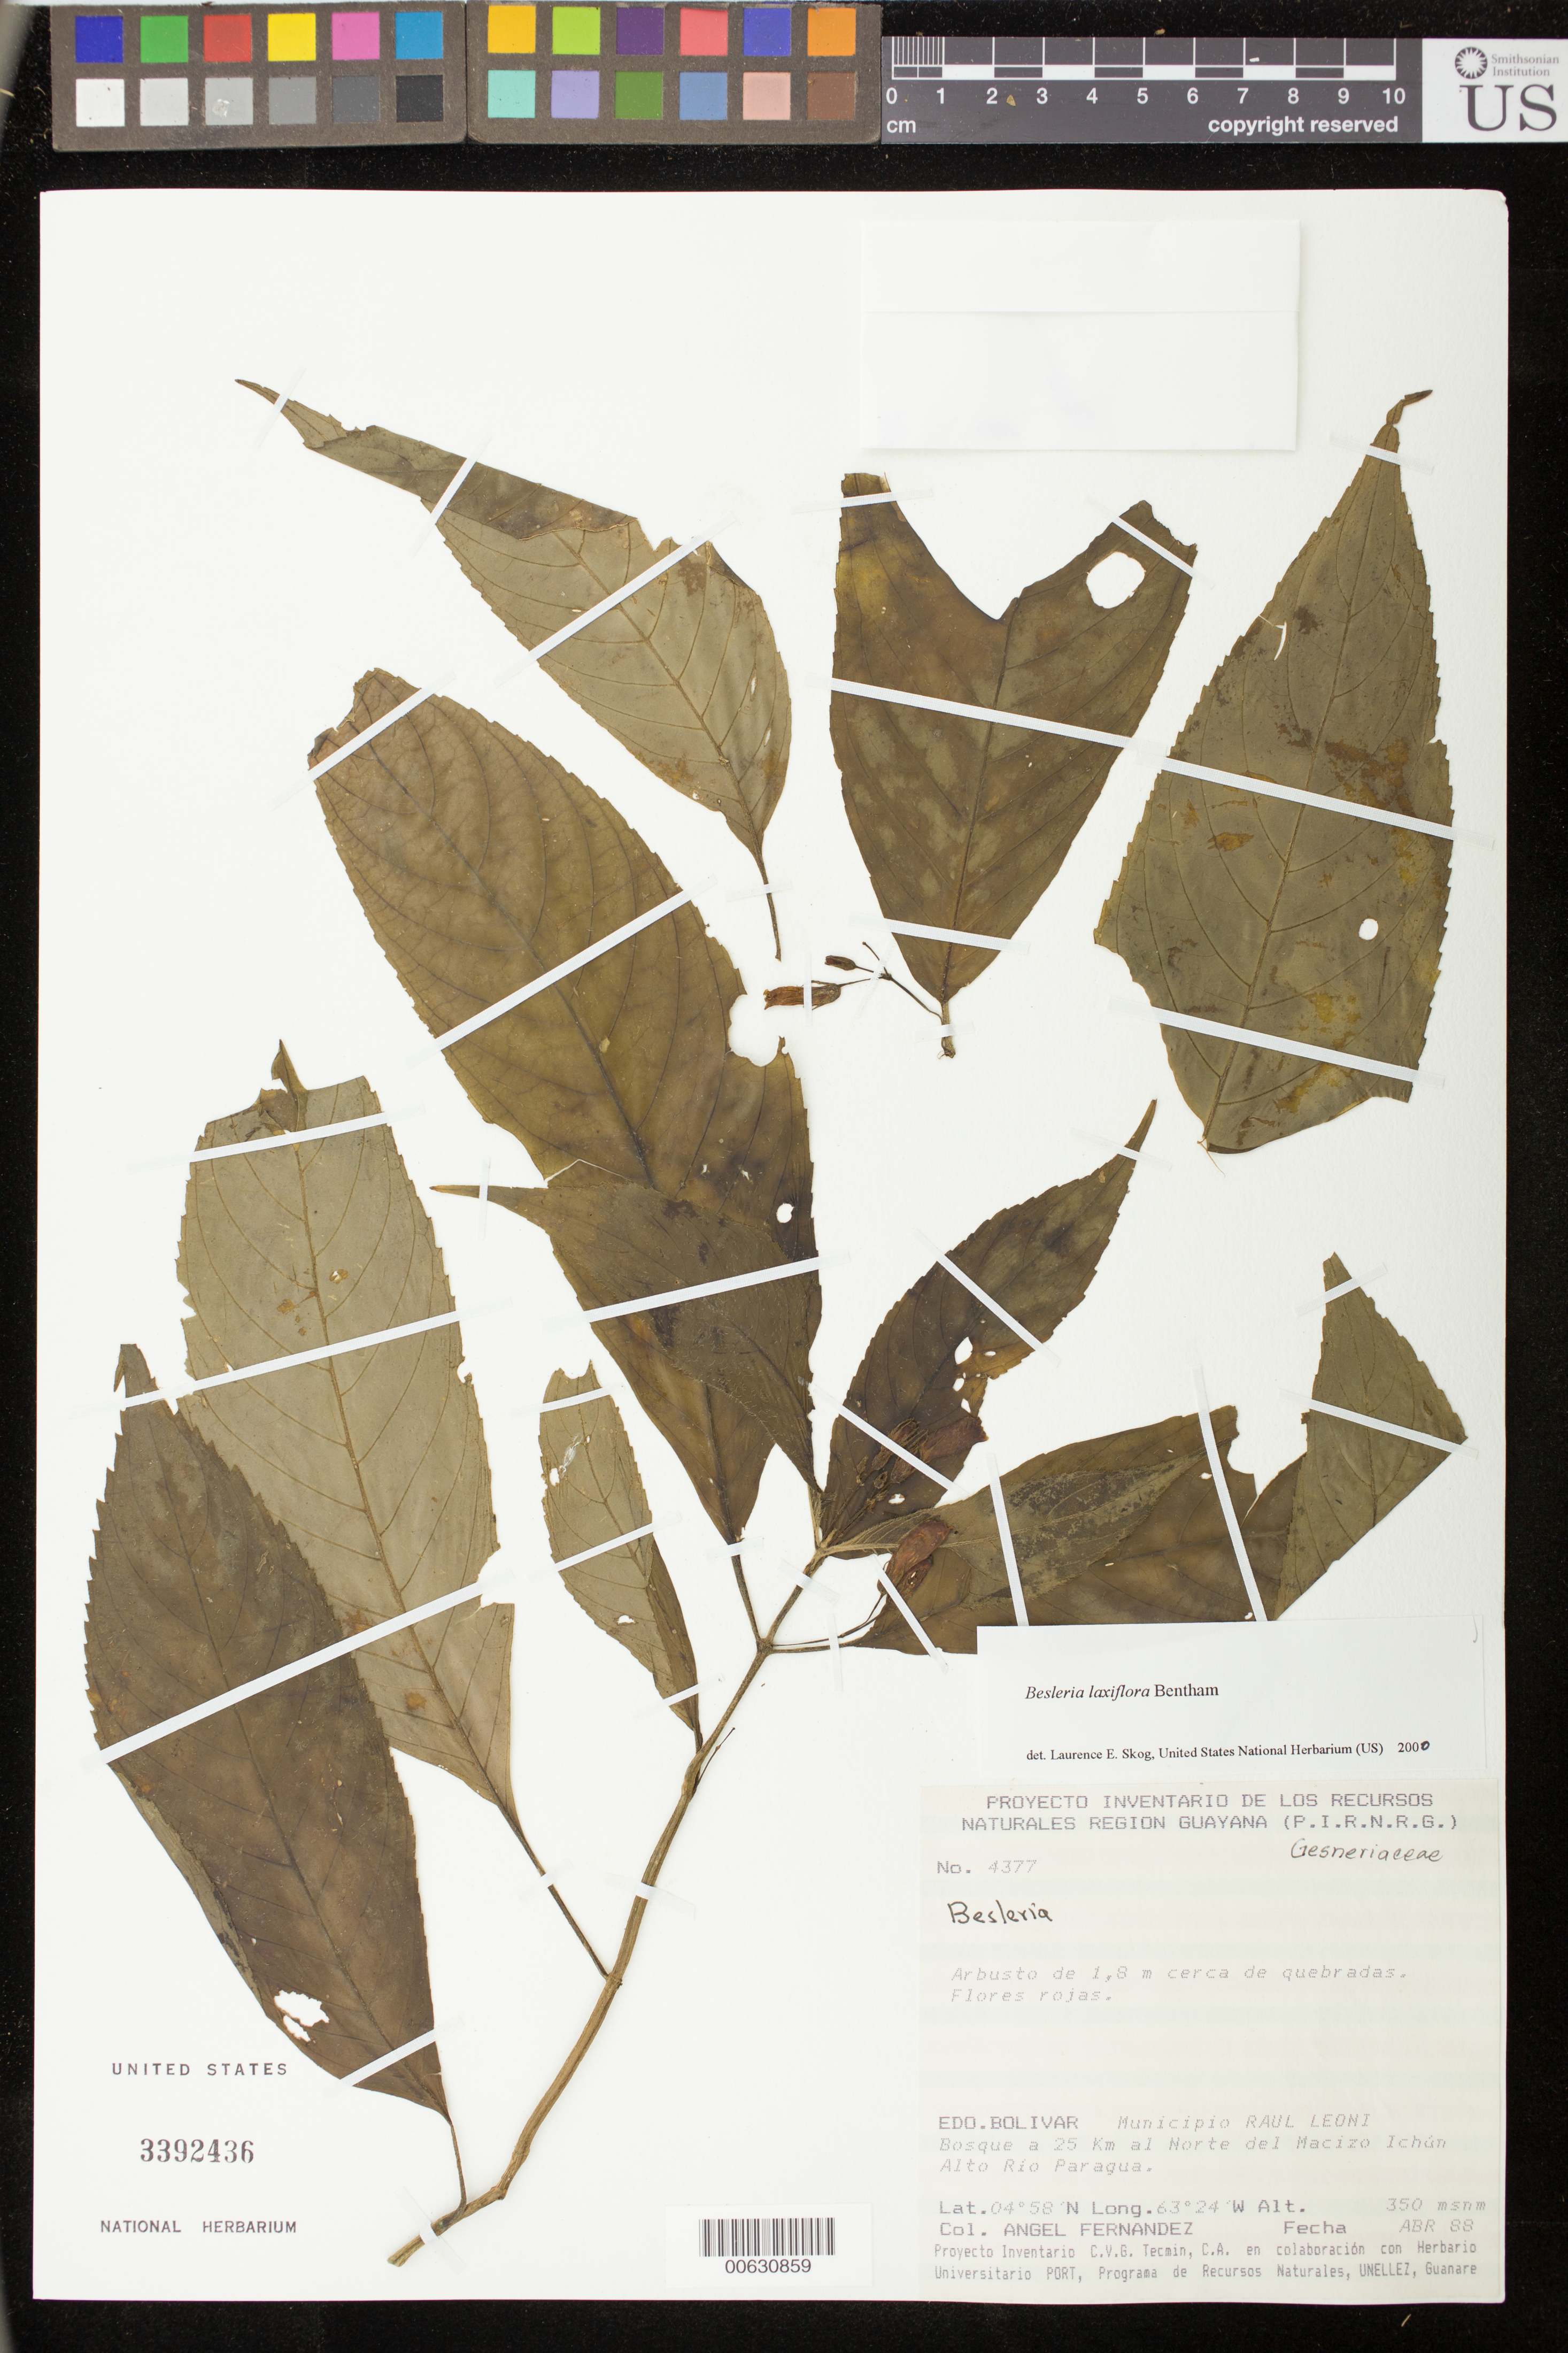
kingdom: Plantae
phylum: Tracheophyta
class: Magnoliopsida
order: Lamiales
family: Gesneriaceae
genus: Besleria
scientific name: Besleria laxiflora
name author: Benth.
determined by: Skog, Laurence E.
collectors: A. Fernández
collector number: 4377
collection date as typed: Apr 1988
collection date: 1988-04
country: Venezuela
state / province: Bolívar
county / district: Angostura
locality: Mpio. Raúl Leoni [=Angostura], bosque a 25 km al Norte del Macizo Ichún, Alto Río Paragua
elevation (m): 350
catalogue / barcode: US 3392436